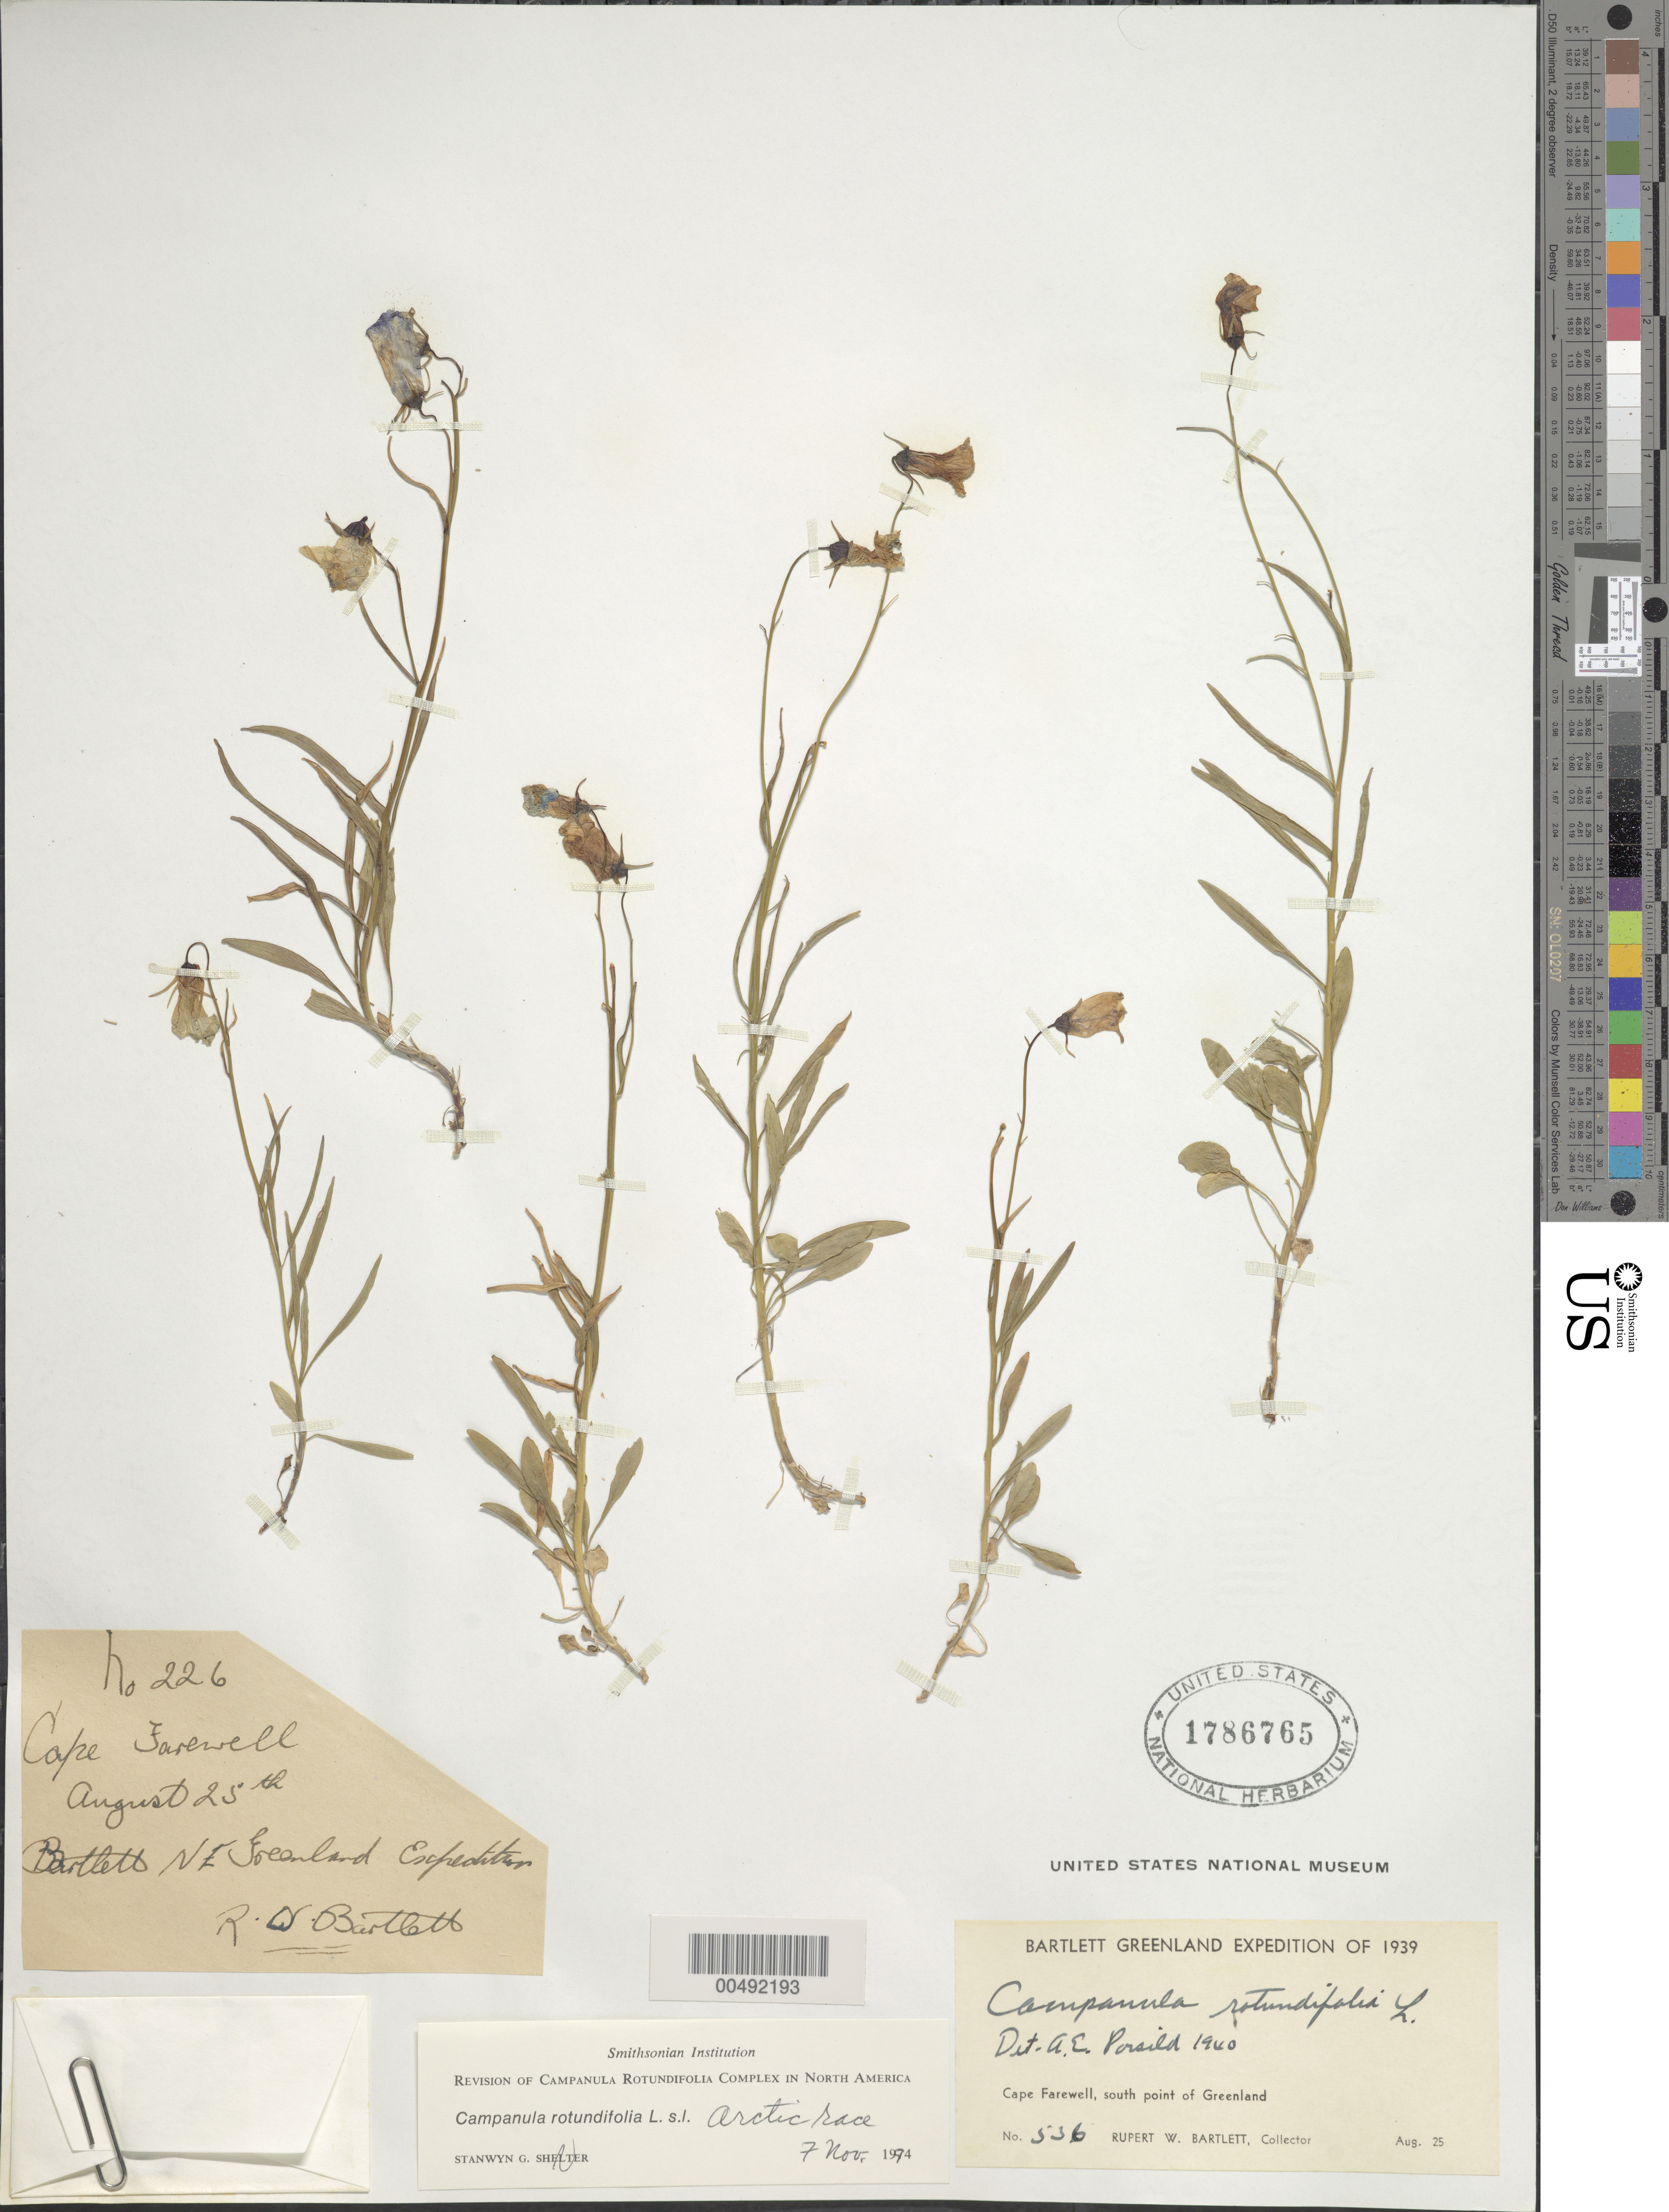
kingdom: Plantae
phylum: Tracheophyta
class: Magnoliopsida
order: Asterales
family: Campanulaceae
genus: Campanula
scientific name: Campanula rotundifolia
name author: L.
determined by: Porsild, A. E.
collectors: R. W. Bartlett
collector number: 536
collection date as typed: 25 Aug 1939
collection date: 1939-08-25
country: Greenland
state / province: Vestgrønland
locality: Cape Farewell, south point of Greenland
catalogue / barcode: US 1786765